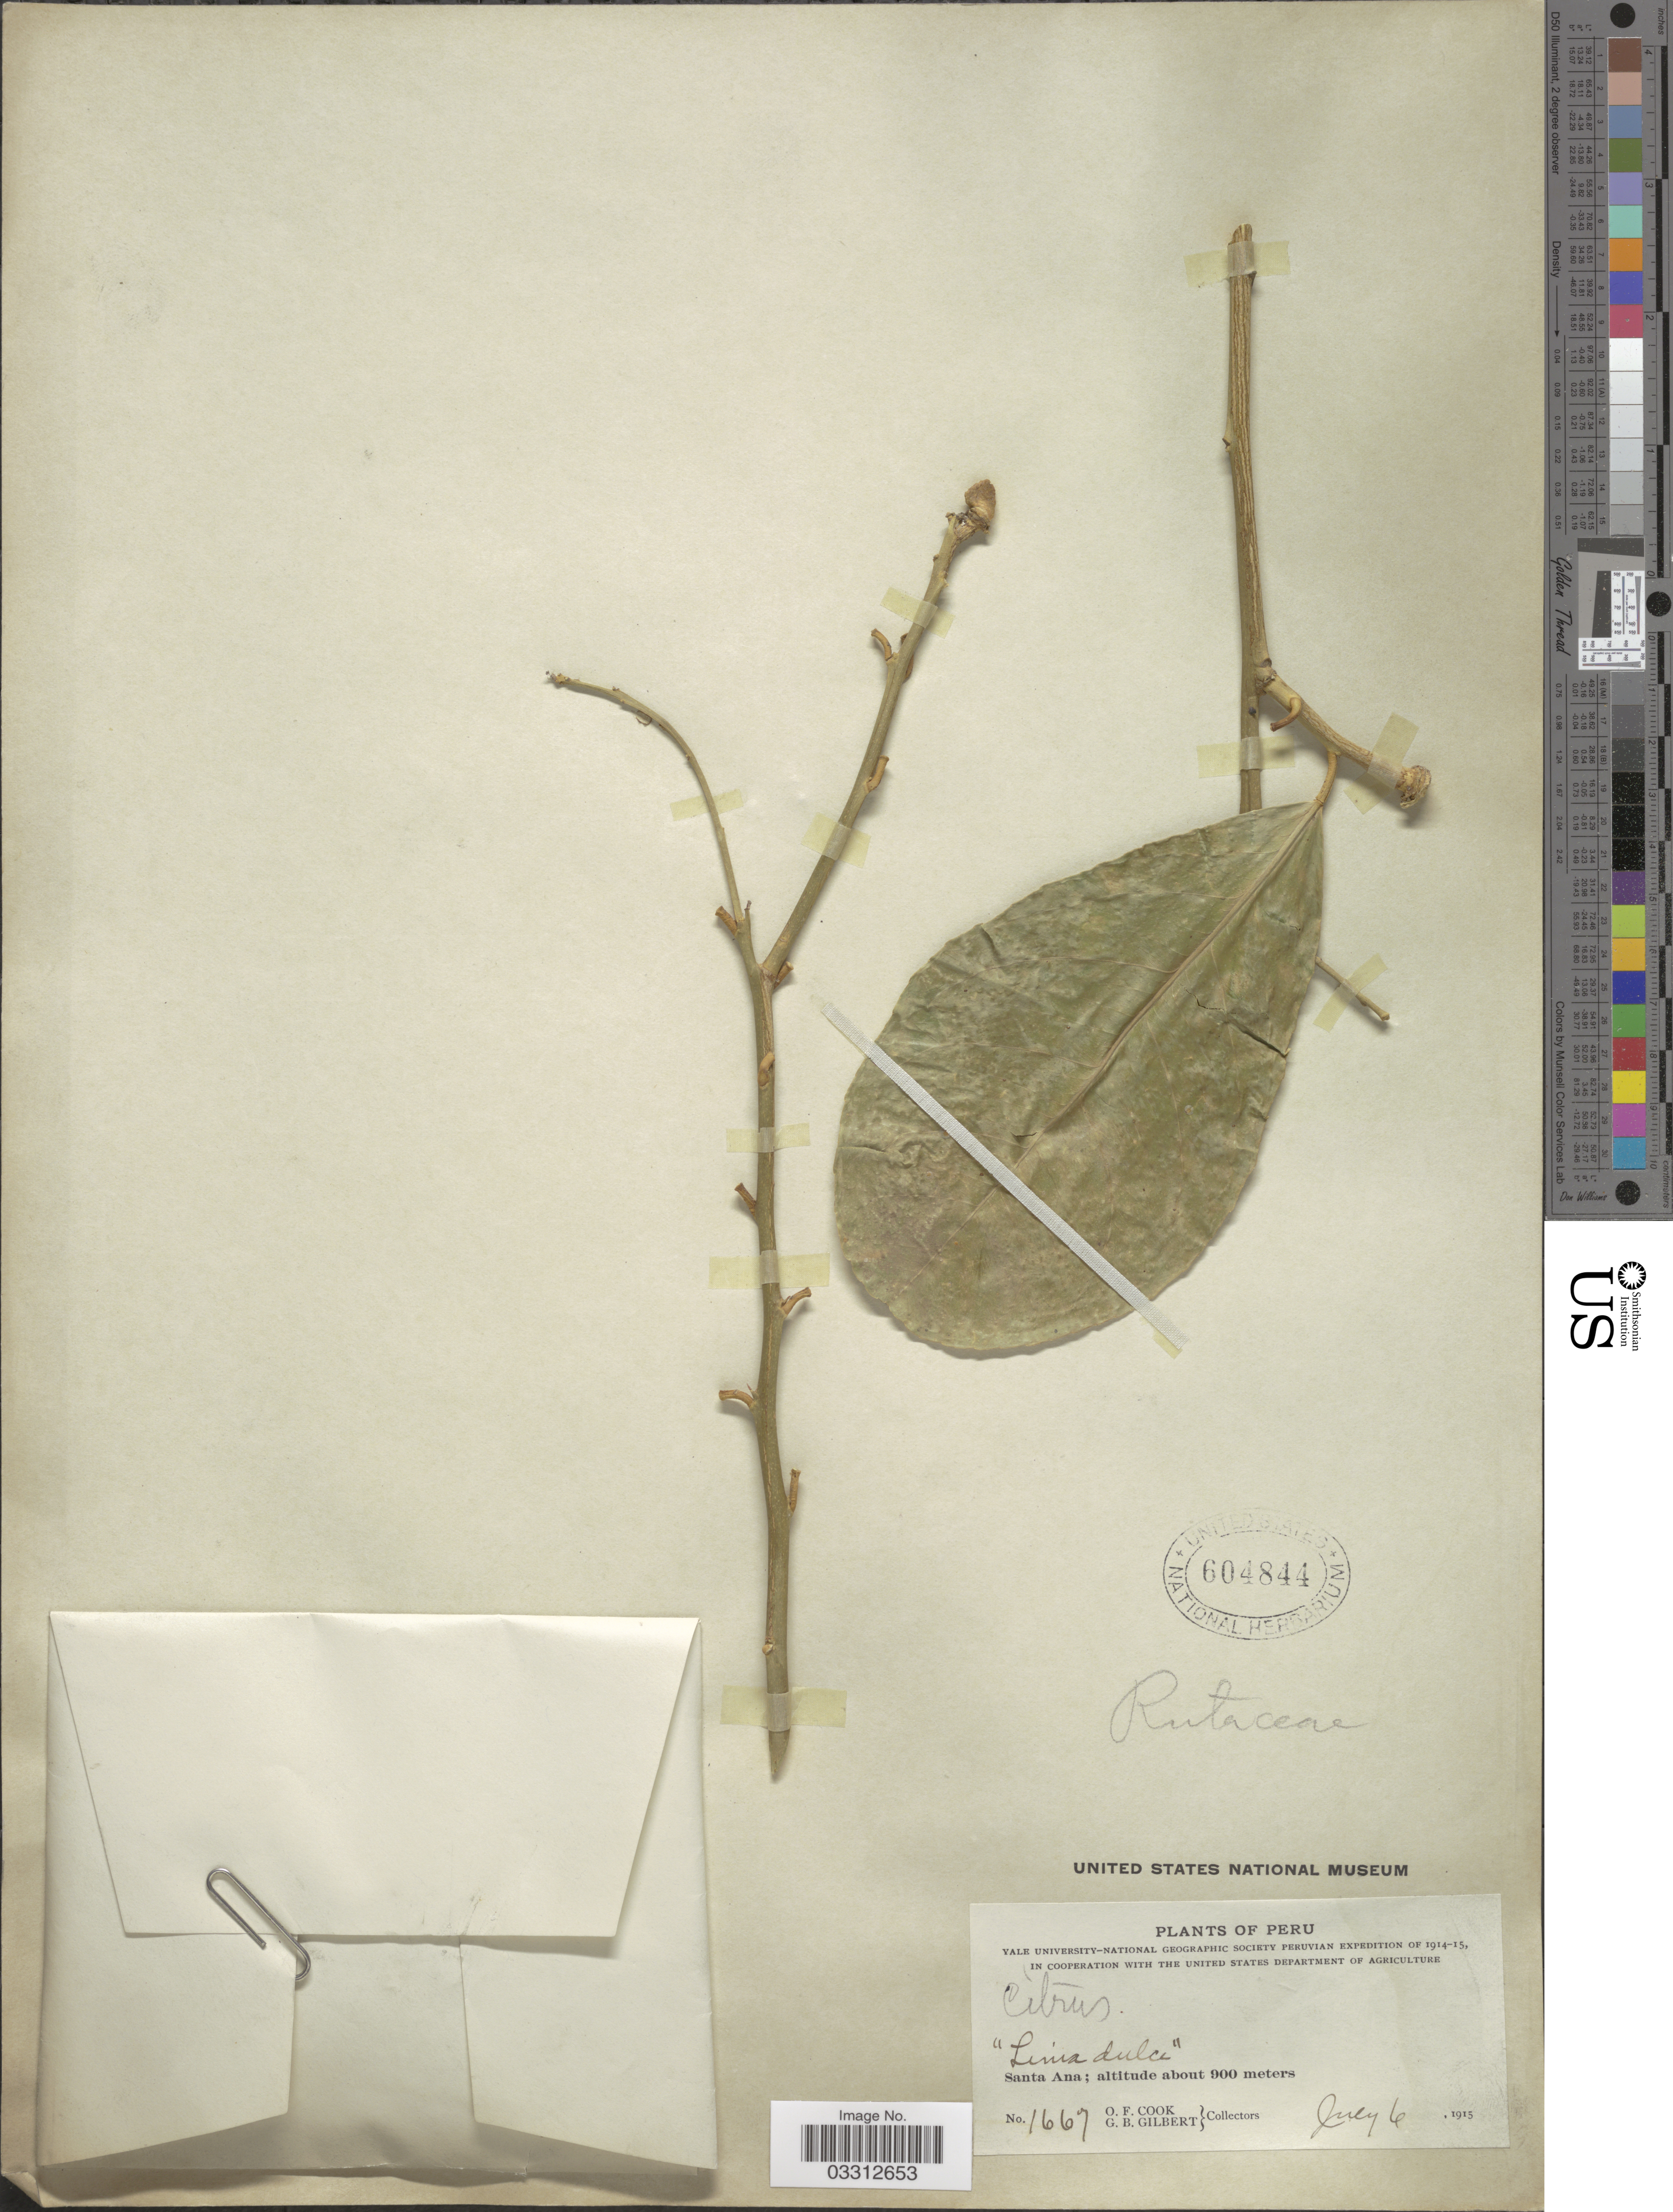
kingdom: Plantae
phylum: Tracheophyta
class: Magnoliopsida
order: Sapindales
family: Rutaceae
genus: Citrus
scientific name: Citrus sp.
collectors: O. F. Cook & G. B. Gilbert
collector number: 1667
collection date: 1915-07-06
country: Peru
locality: Santa Ana.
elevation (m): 900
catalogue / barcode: US 604844